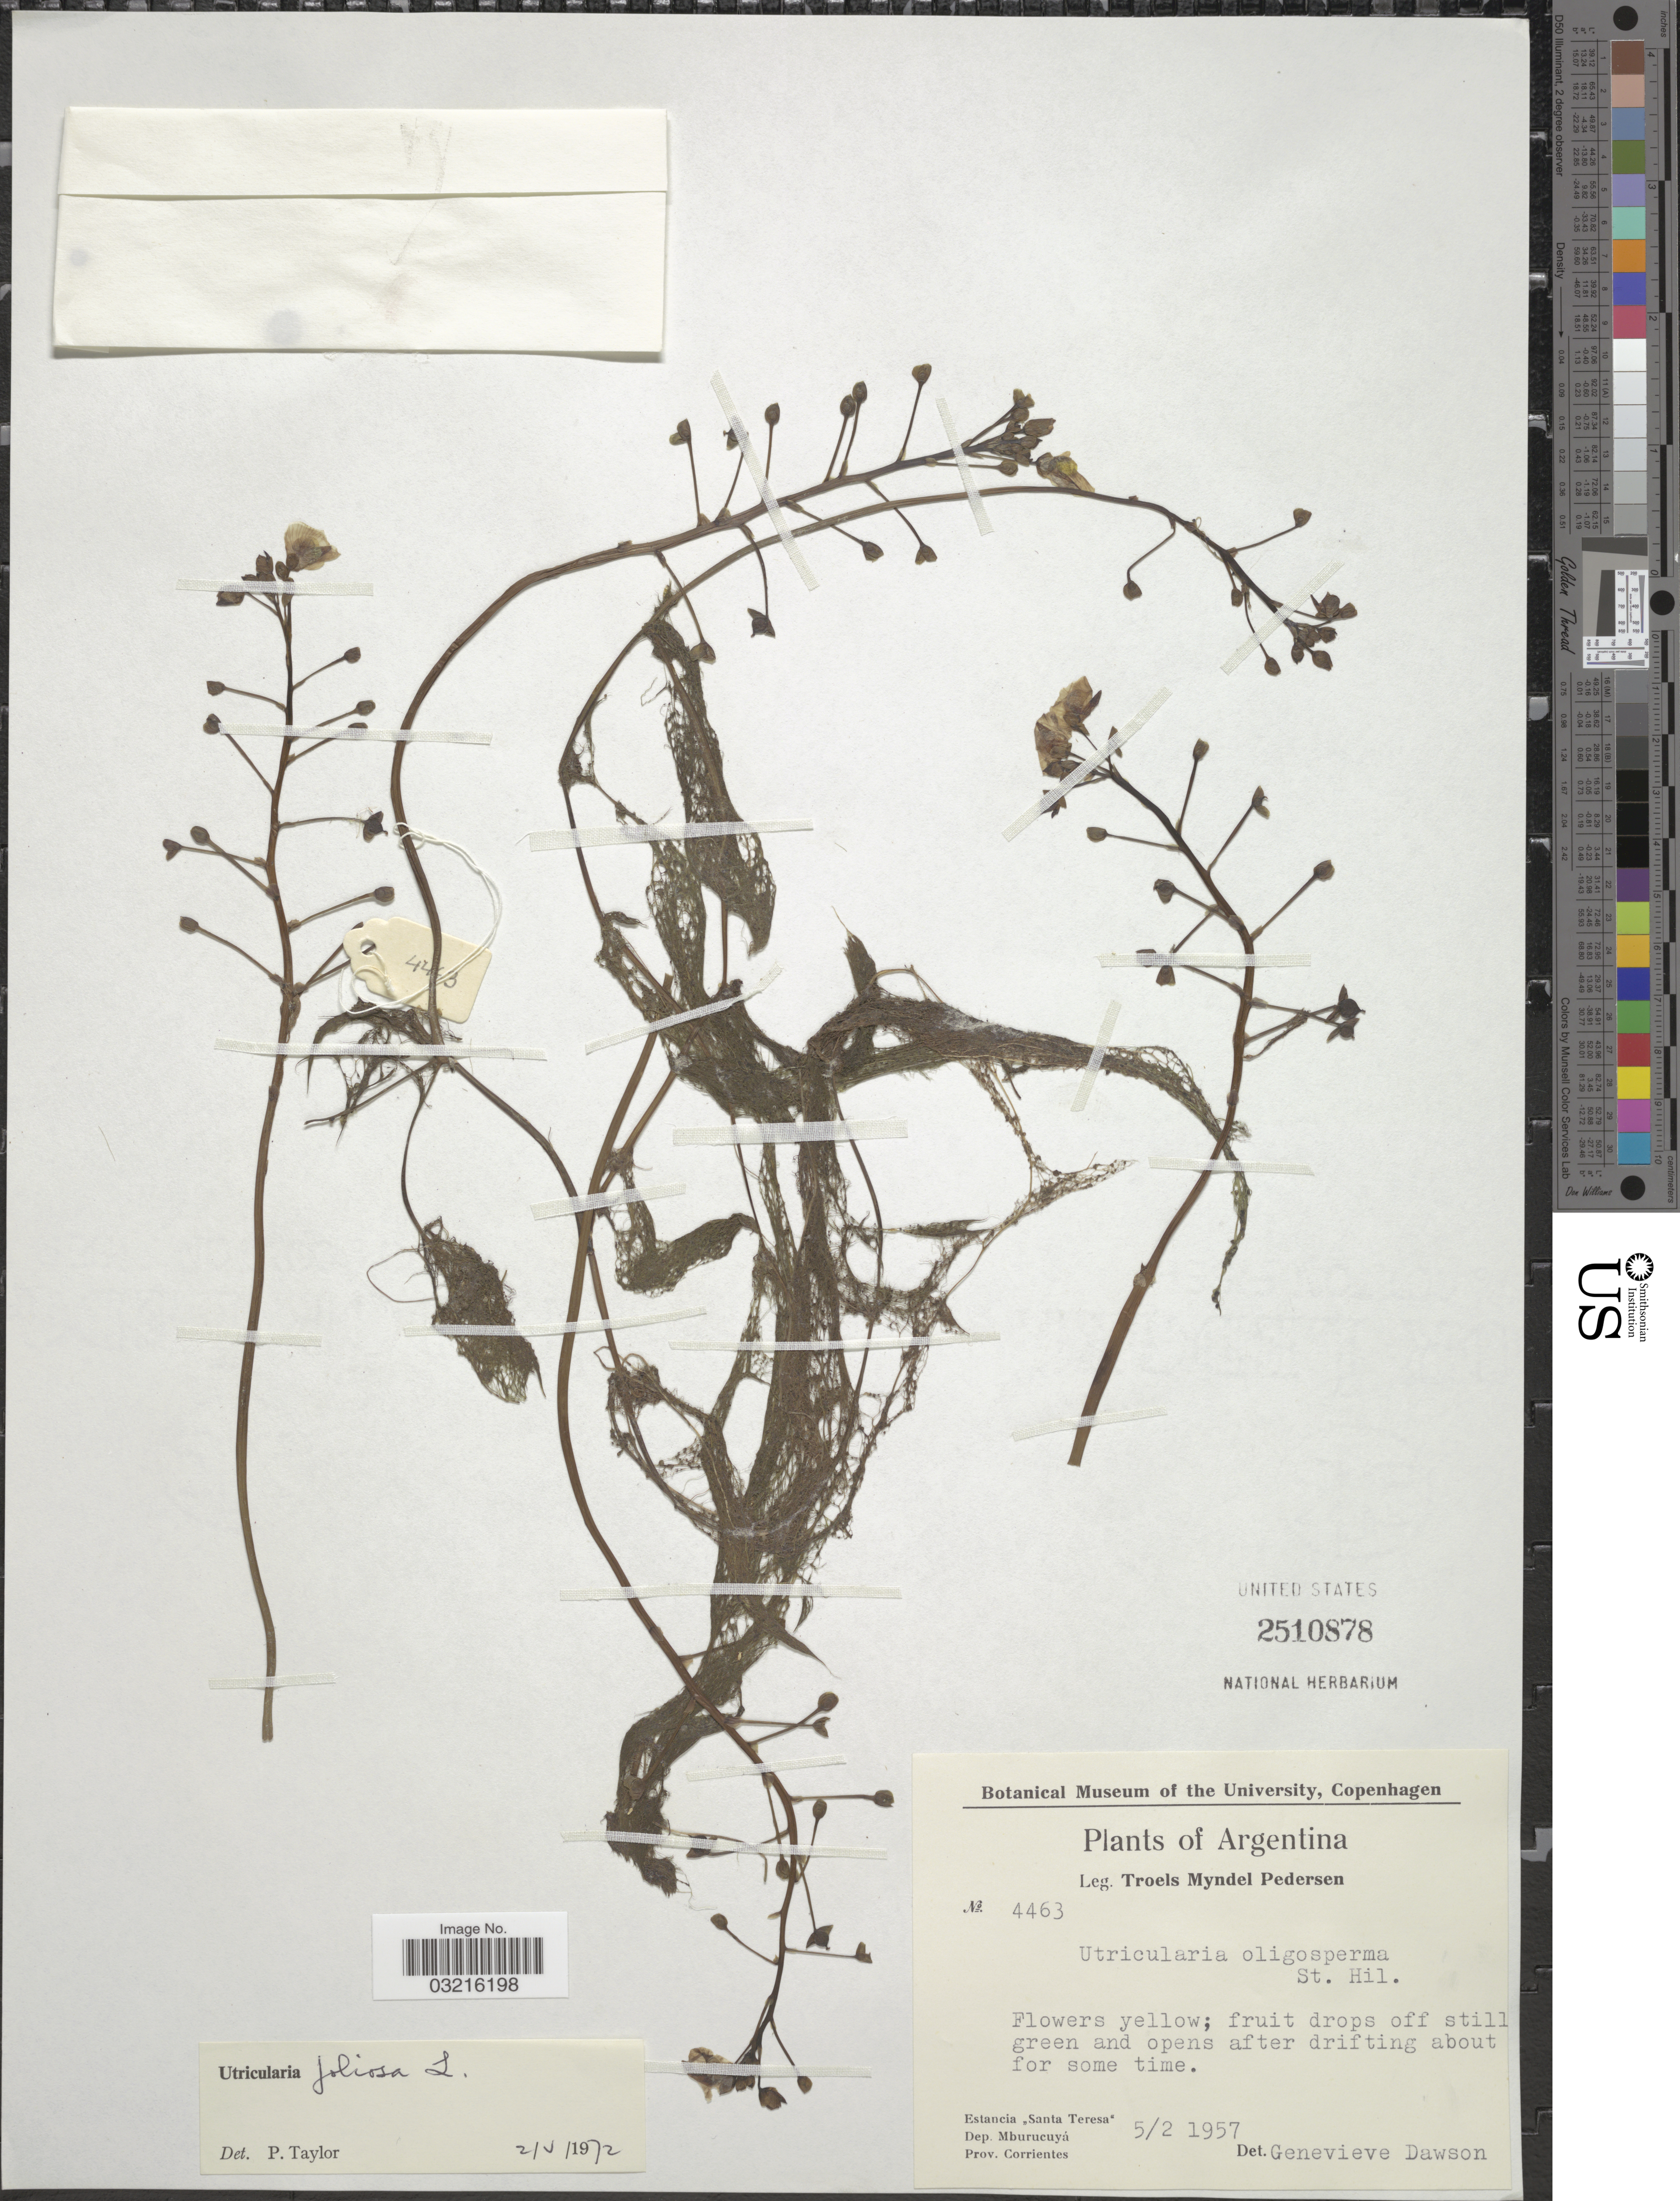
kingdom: Plantae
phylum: Tracheophyta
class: Magnoliopsida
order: Lamiales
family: Lentibulariaceae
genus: Utricularia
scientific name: Utricularia foliosa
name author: L.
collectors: T. Pederson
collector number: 4463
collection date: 1957-02-05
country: Argentina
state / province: Corrientes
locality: Estancia "Santa Teresa", Dep. Mburucuyá.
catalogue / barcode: US 2510878